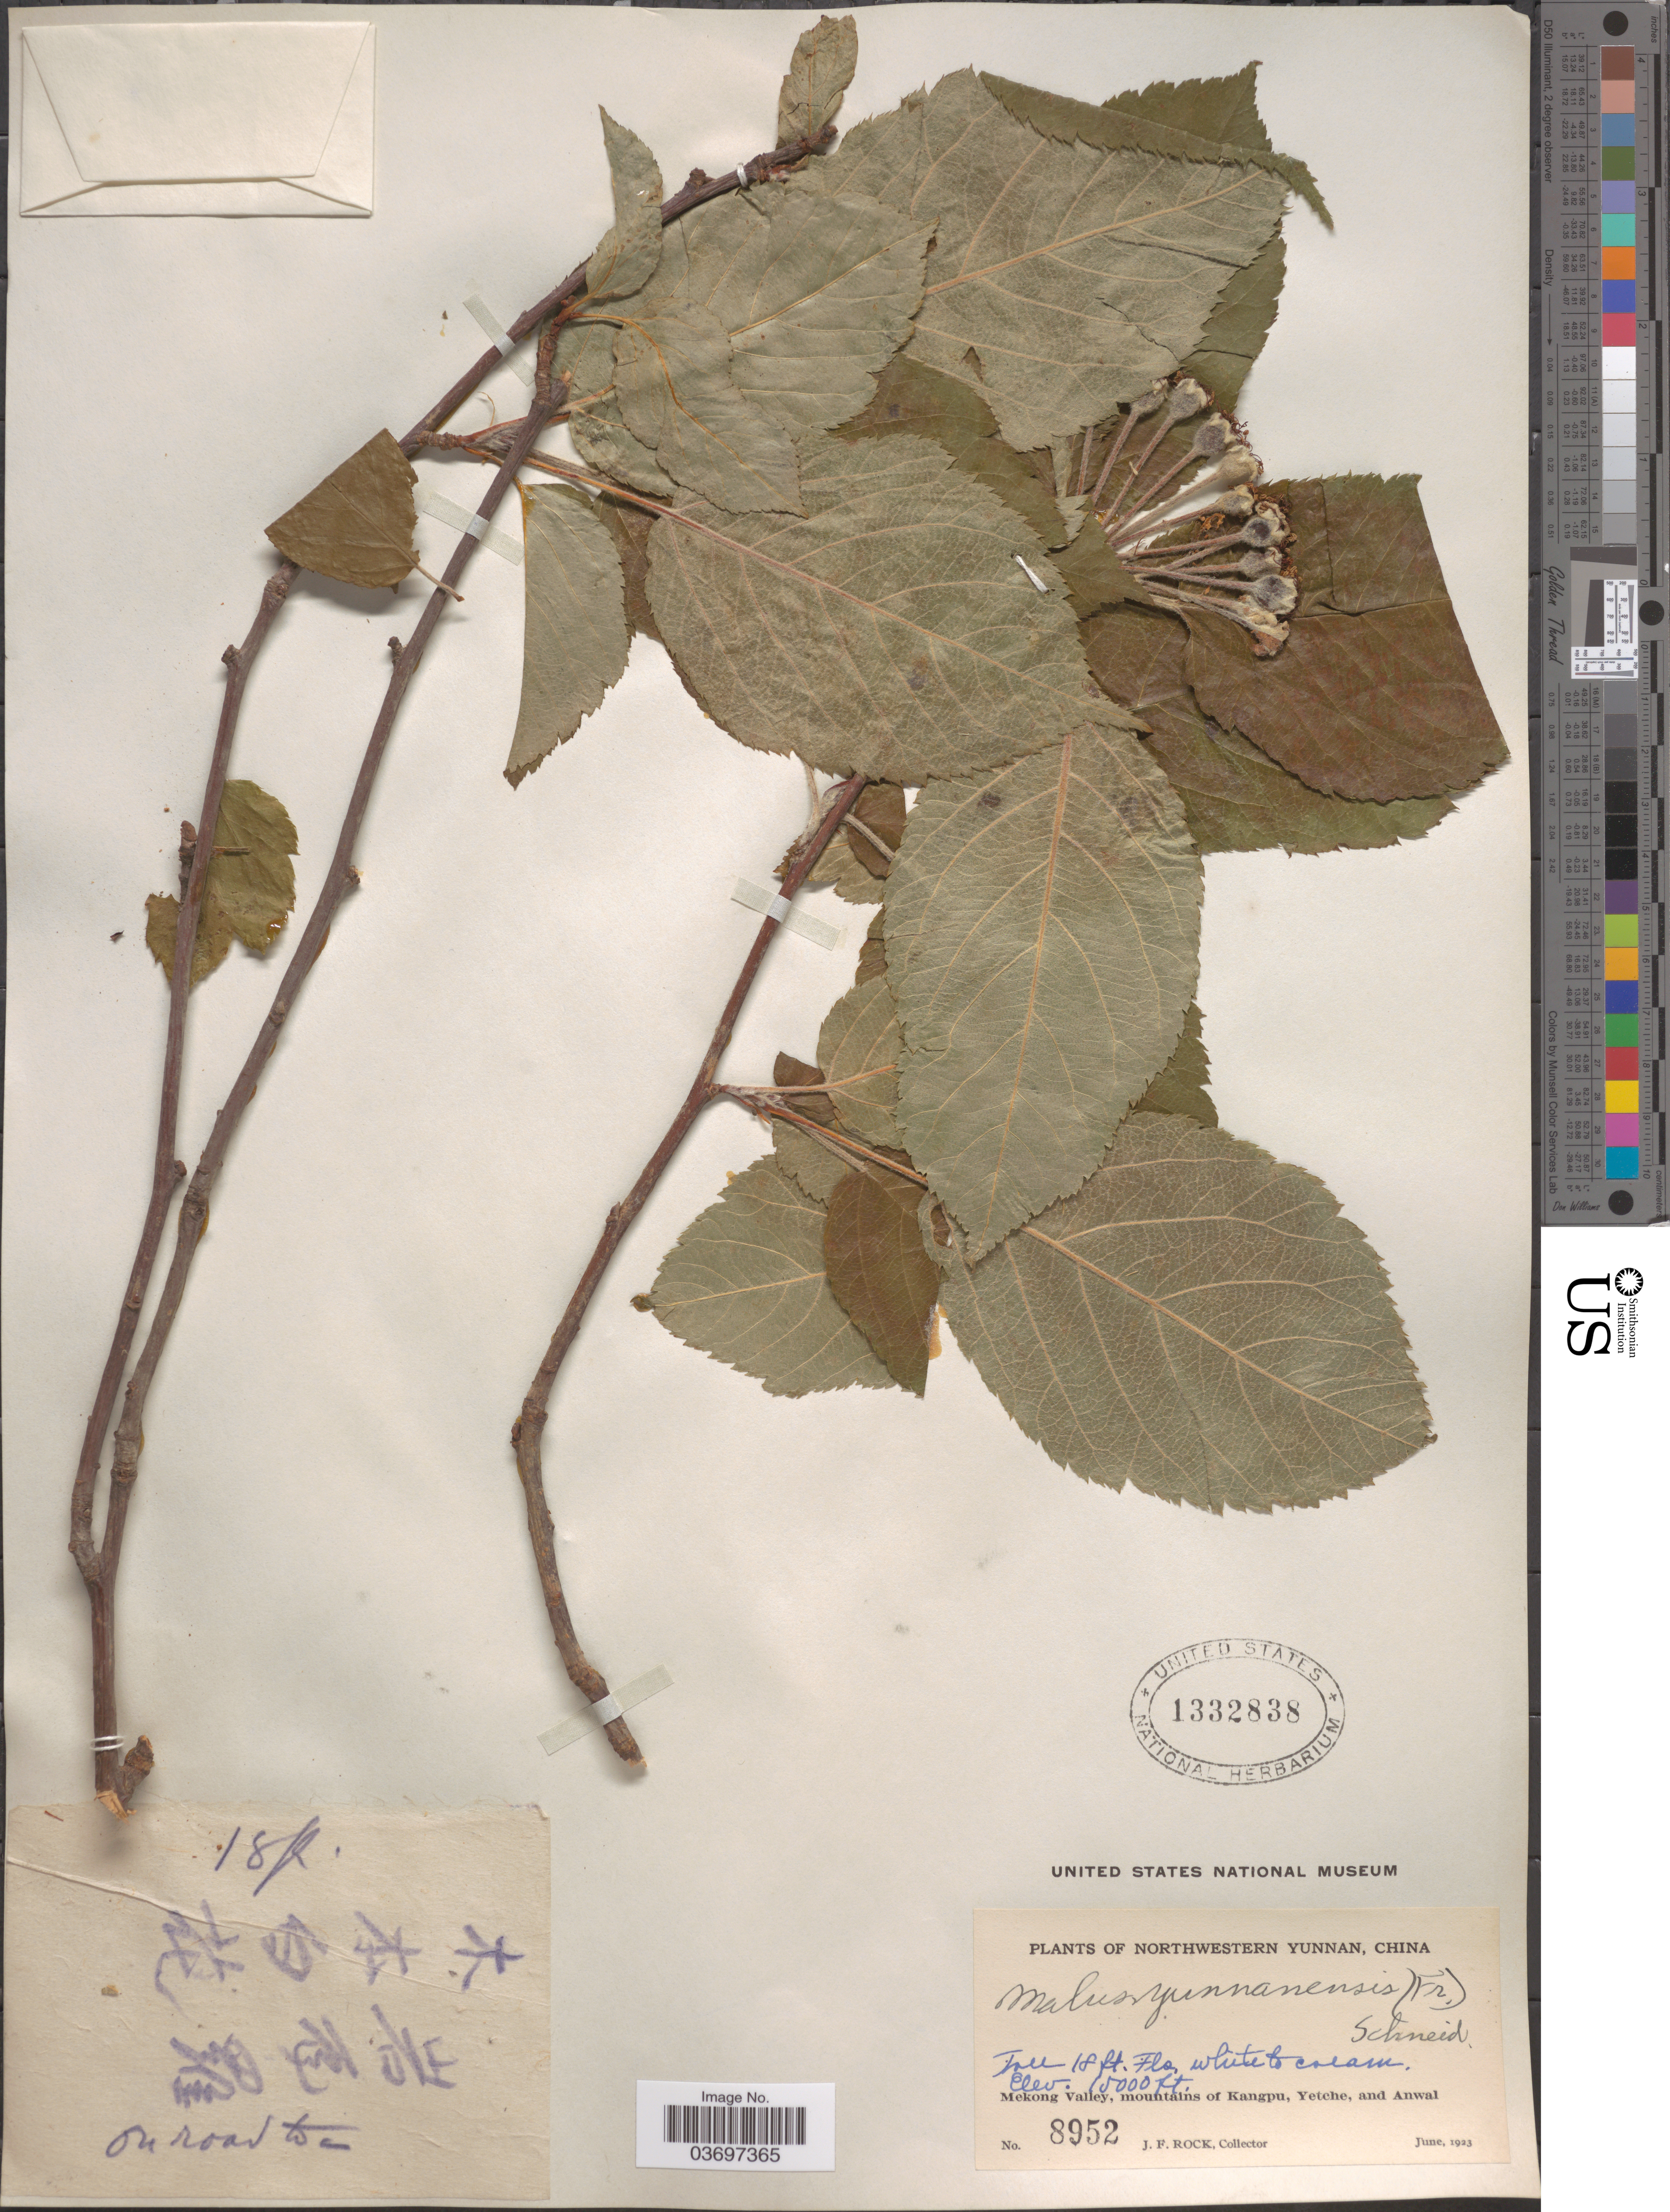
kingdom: Plantae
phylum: Tracheophyta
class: Magnoliopsida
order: Rosales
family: Rosaceae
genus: Malus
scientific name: Malus yunnanensis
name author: (Franch.) C.K. Schneid.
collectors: J. Rock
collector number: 8952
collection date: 1923-06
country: China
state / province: Yunnan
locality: Northwestern Yunnan. Mekong Valley, mountains of Kangpu, Yetche, and Anwal.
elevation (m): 4572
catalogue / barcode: US 1332838